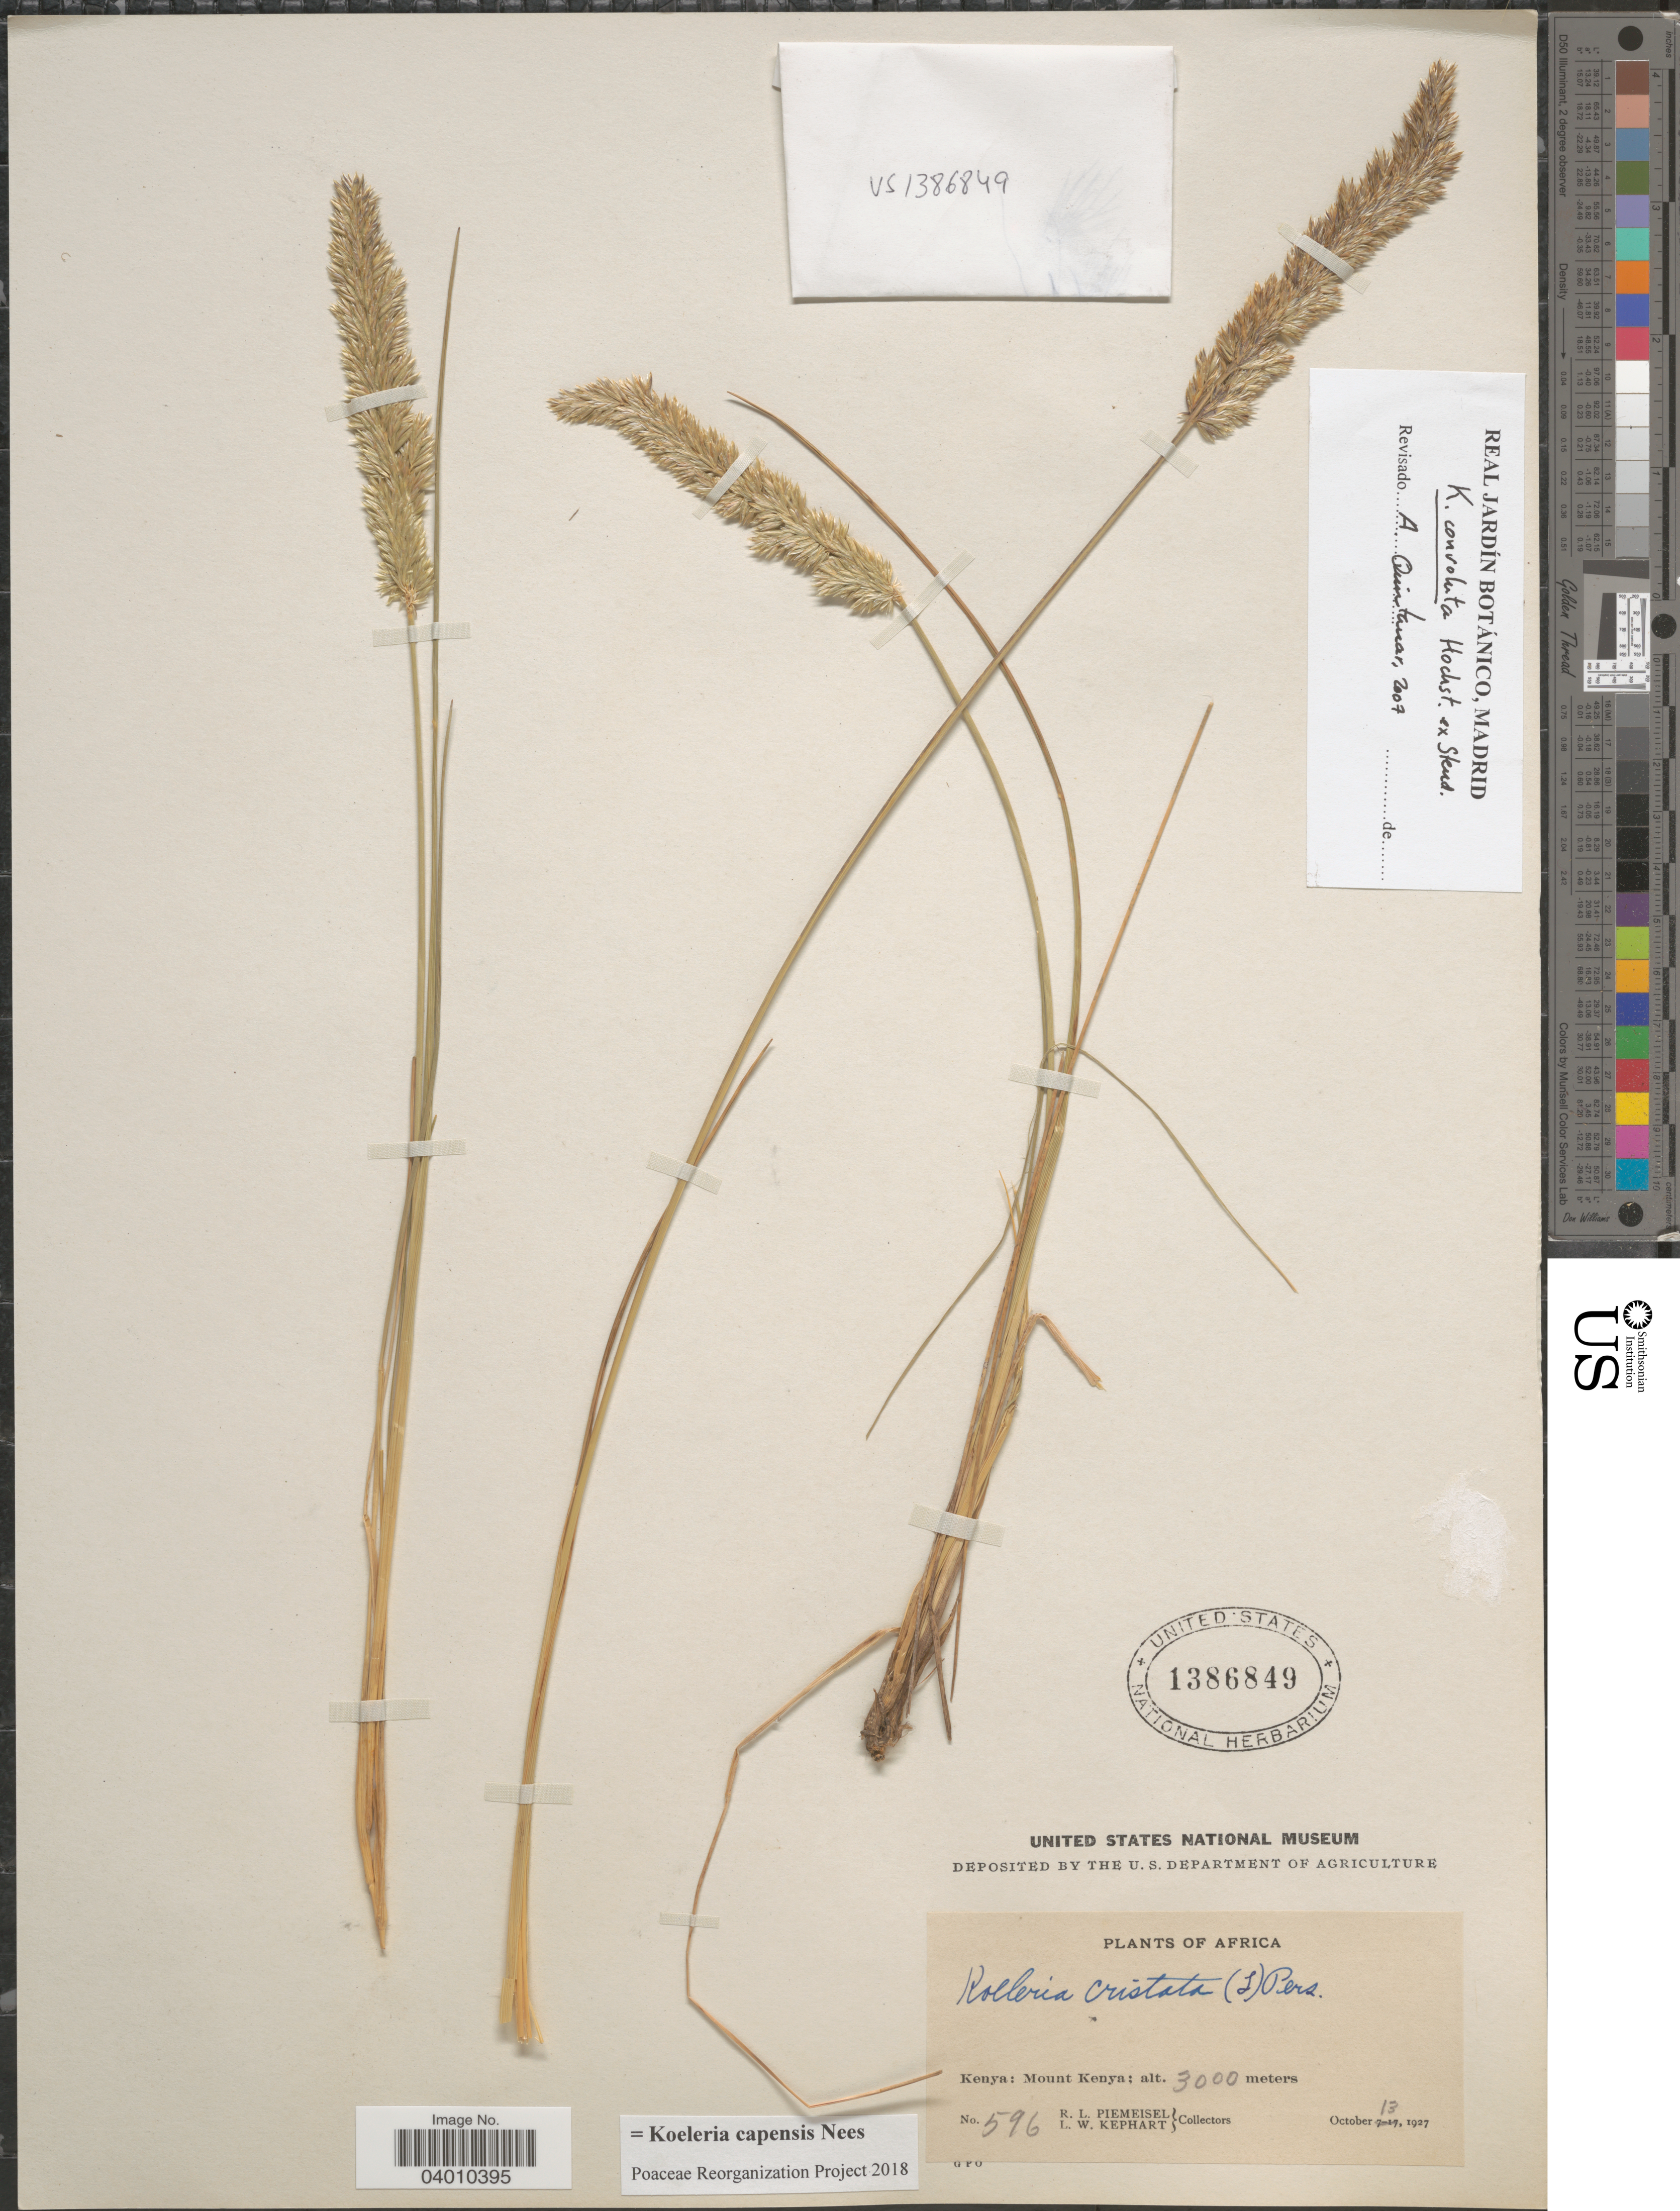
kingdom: Plantae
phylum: Tracheophyta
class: Liliopsida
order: Poales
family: Poaceae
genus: Koeleria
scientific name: Koeleria capensis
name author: (Steud.) Nees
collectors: R. L. Piemeisel & L. W. Kephart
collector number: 596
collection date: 1927-10-13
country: Kenya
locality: Mount Kenya.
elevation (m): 3000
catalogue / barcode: US 1386849